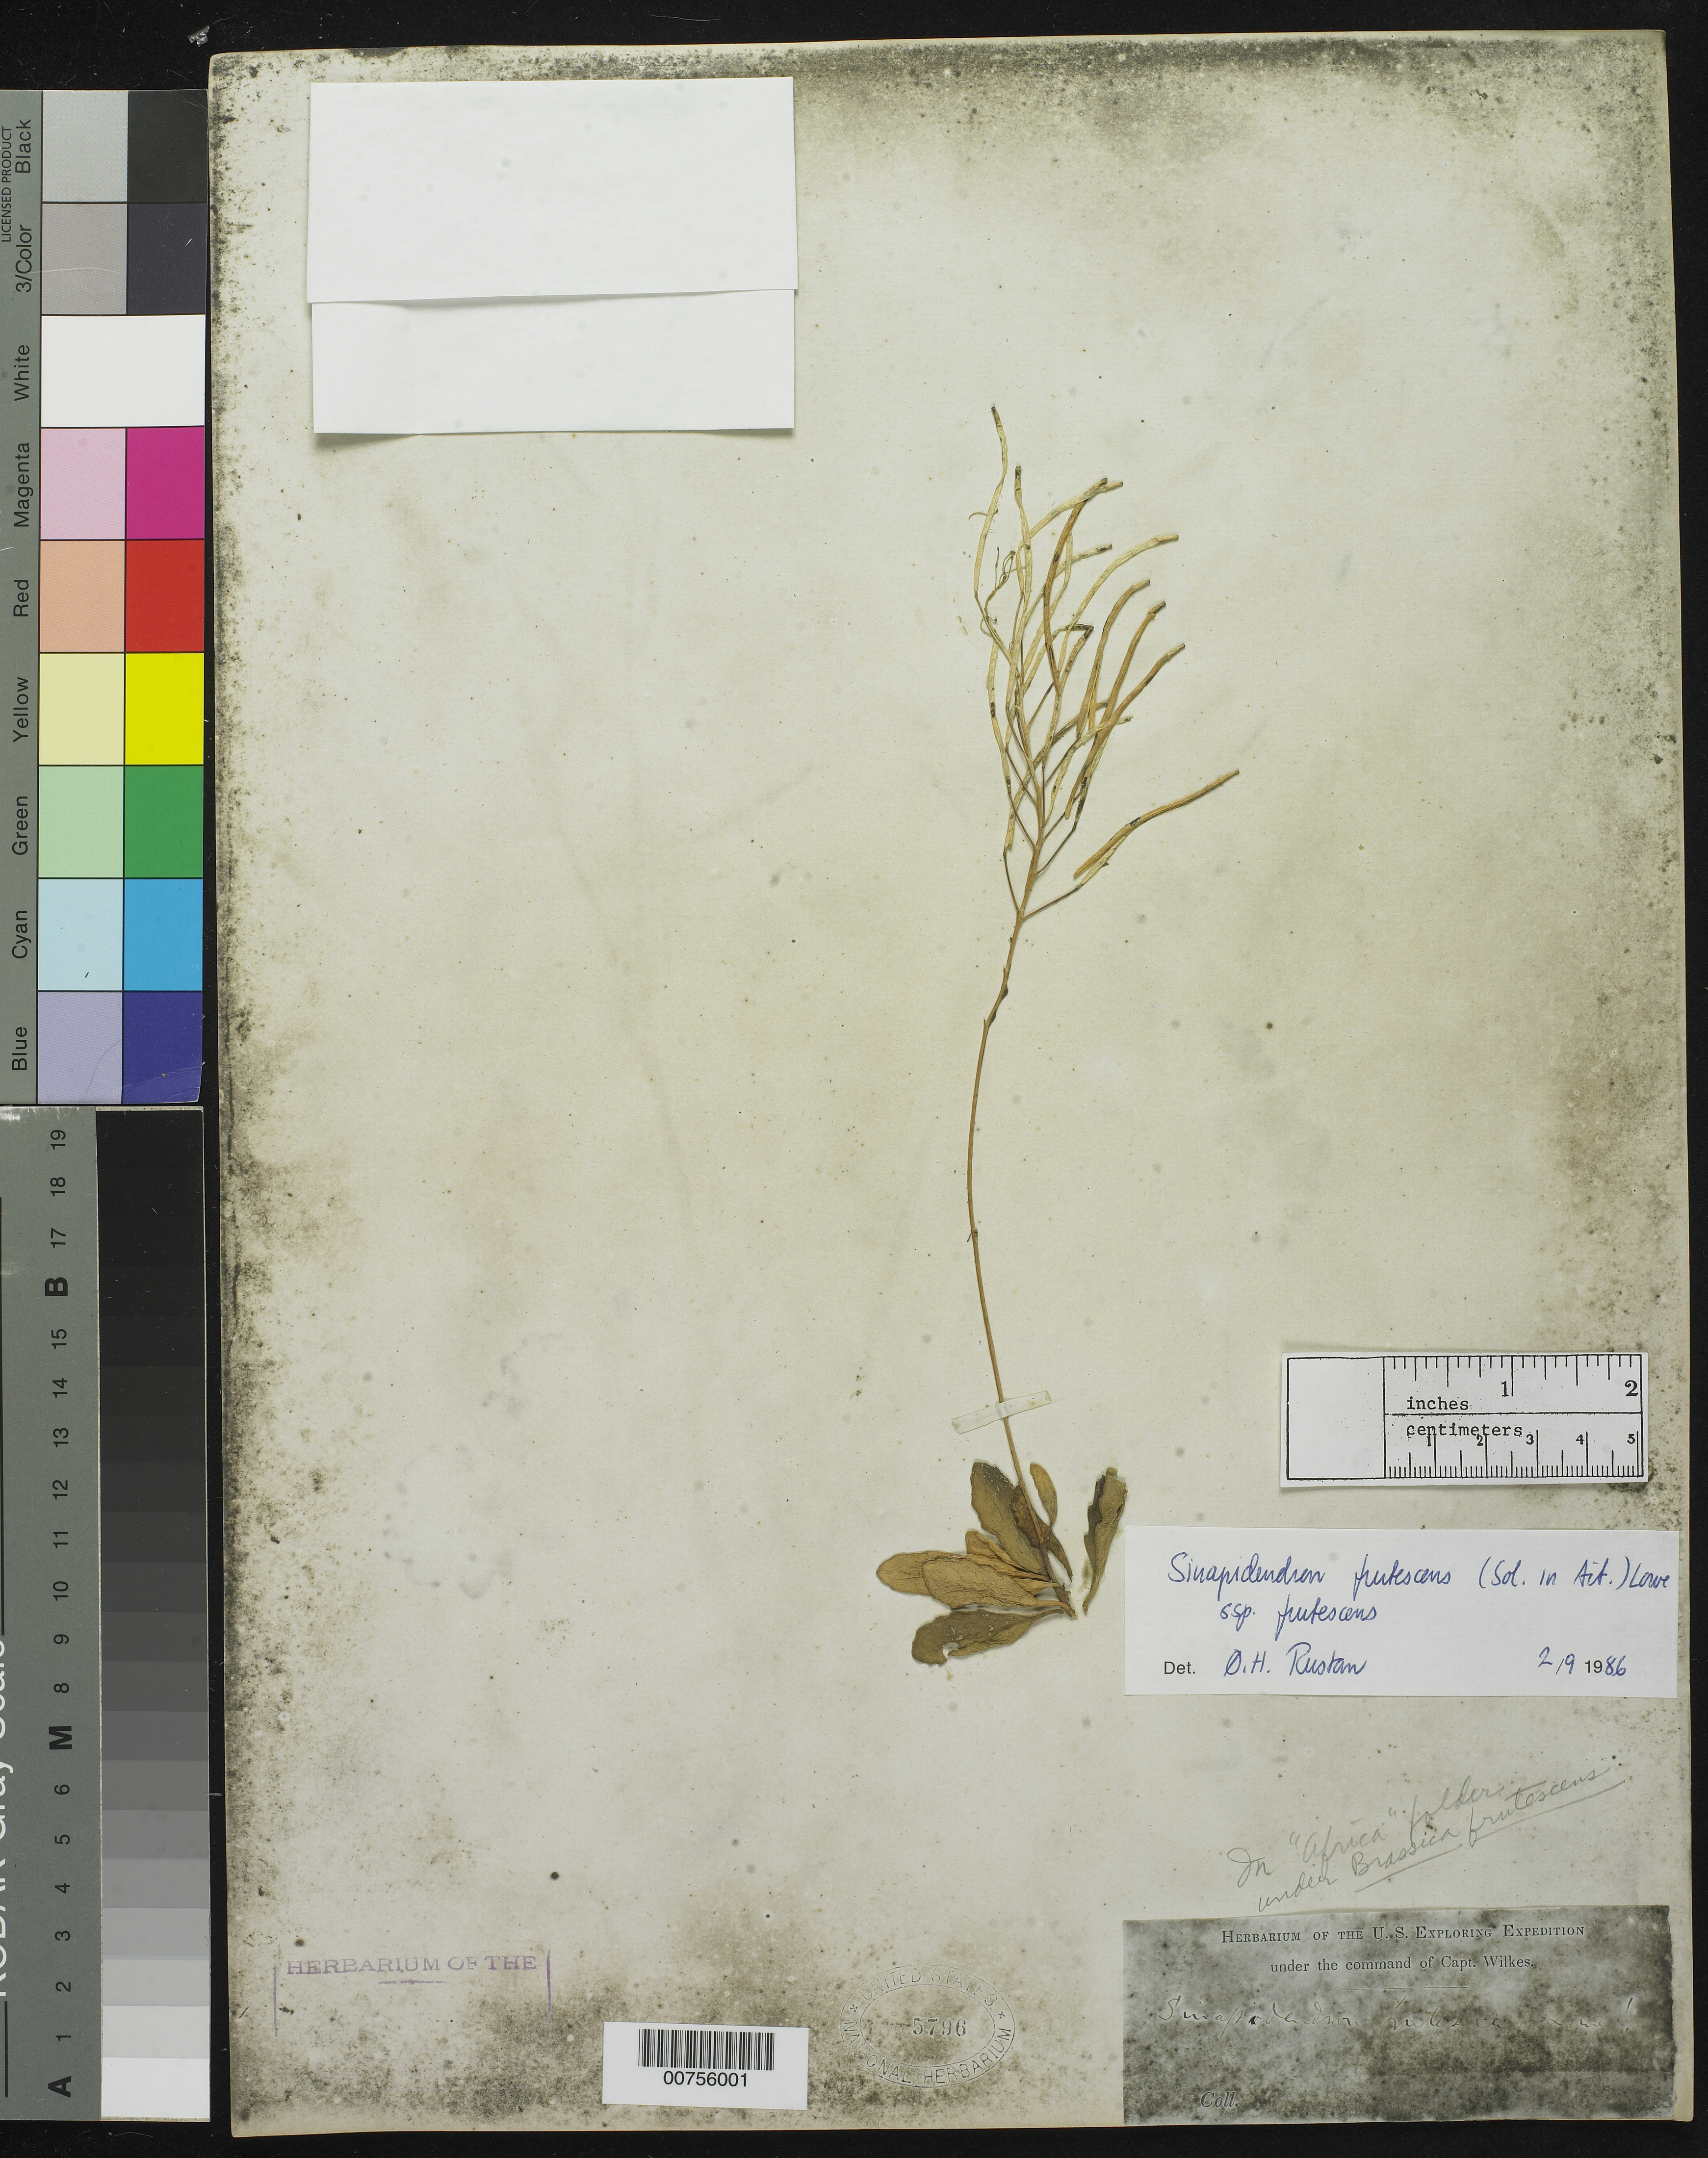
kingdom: Plantae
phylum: Tracheophyta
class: Magnoliopsida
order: Brassicales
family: Brassicaceae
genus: Sinapidendron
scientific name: Sinapidendron frutescens var. frutescens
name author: (Sol.) Lowe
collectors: Wilkes Explor. Exped.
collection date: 1838/1842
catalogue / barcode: US 5796